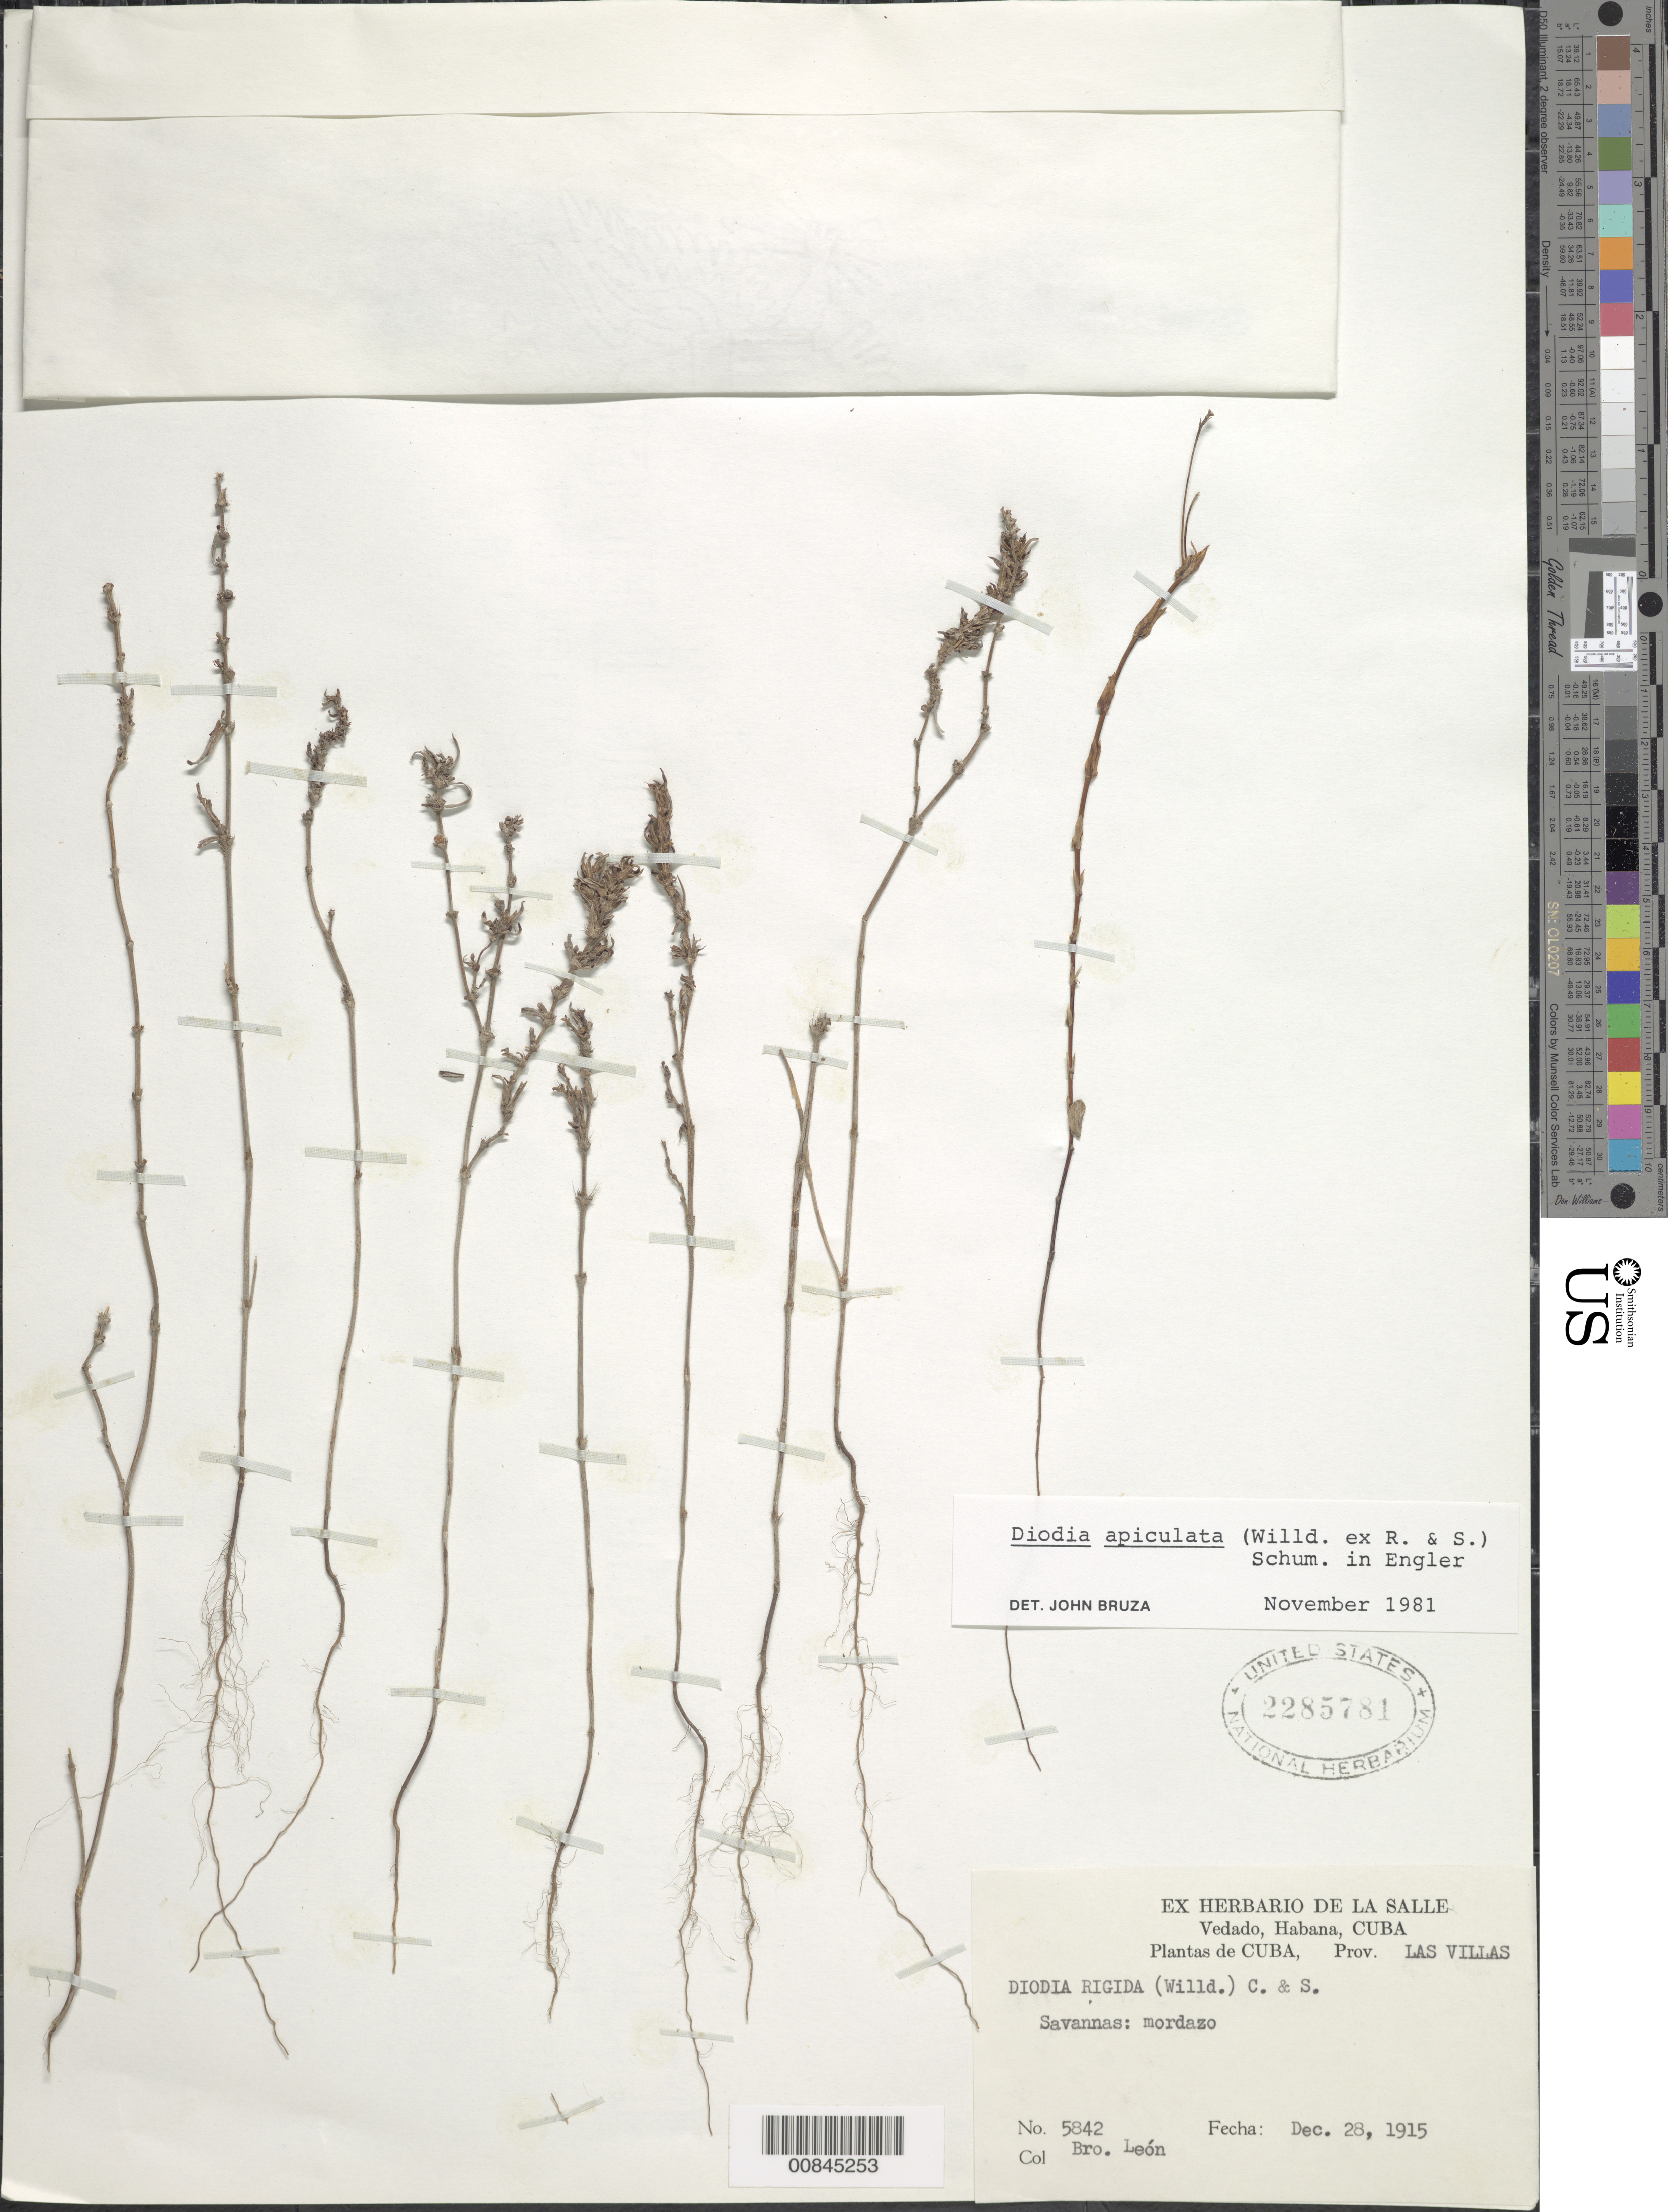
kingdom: Plantae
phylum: Tracheophyta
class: Magnoliopsida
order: Gentianales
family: Rubiaceae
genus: Diodella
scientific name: Diodella apiculata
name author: (Willd. ex Roem. & Schult.) Delprete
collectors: Bro. León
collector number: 5842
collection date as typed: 28 Dec 1915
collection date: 1915-12-28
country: Cuba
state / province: Las Villas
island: Cuba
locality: Vedadi, Habana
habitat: Savannas: mordazo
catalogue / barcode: US 2285781